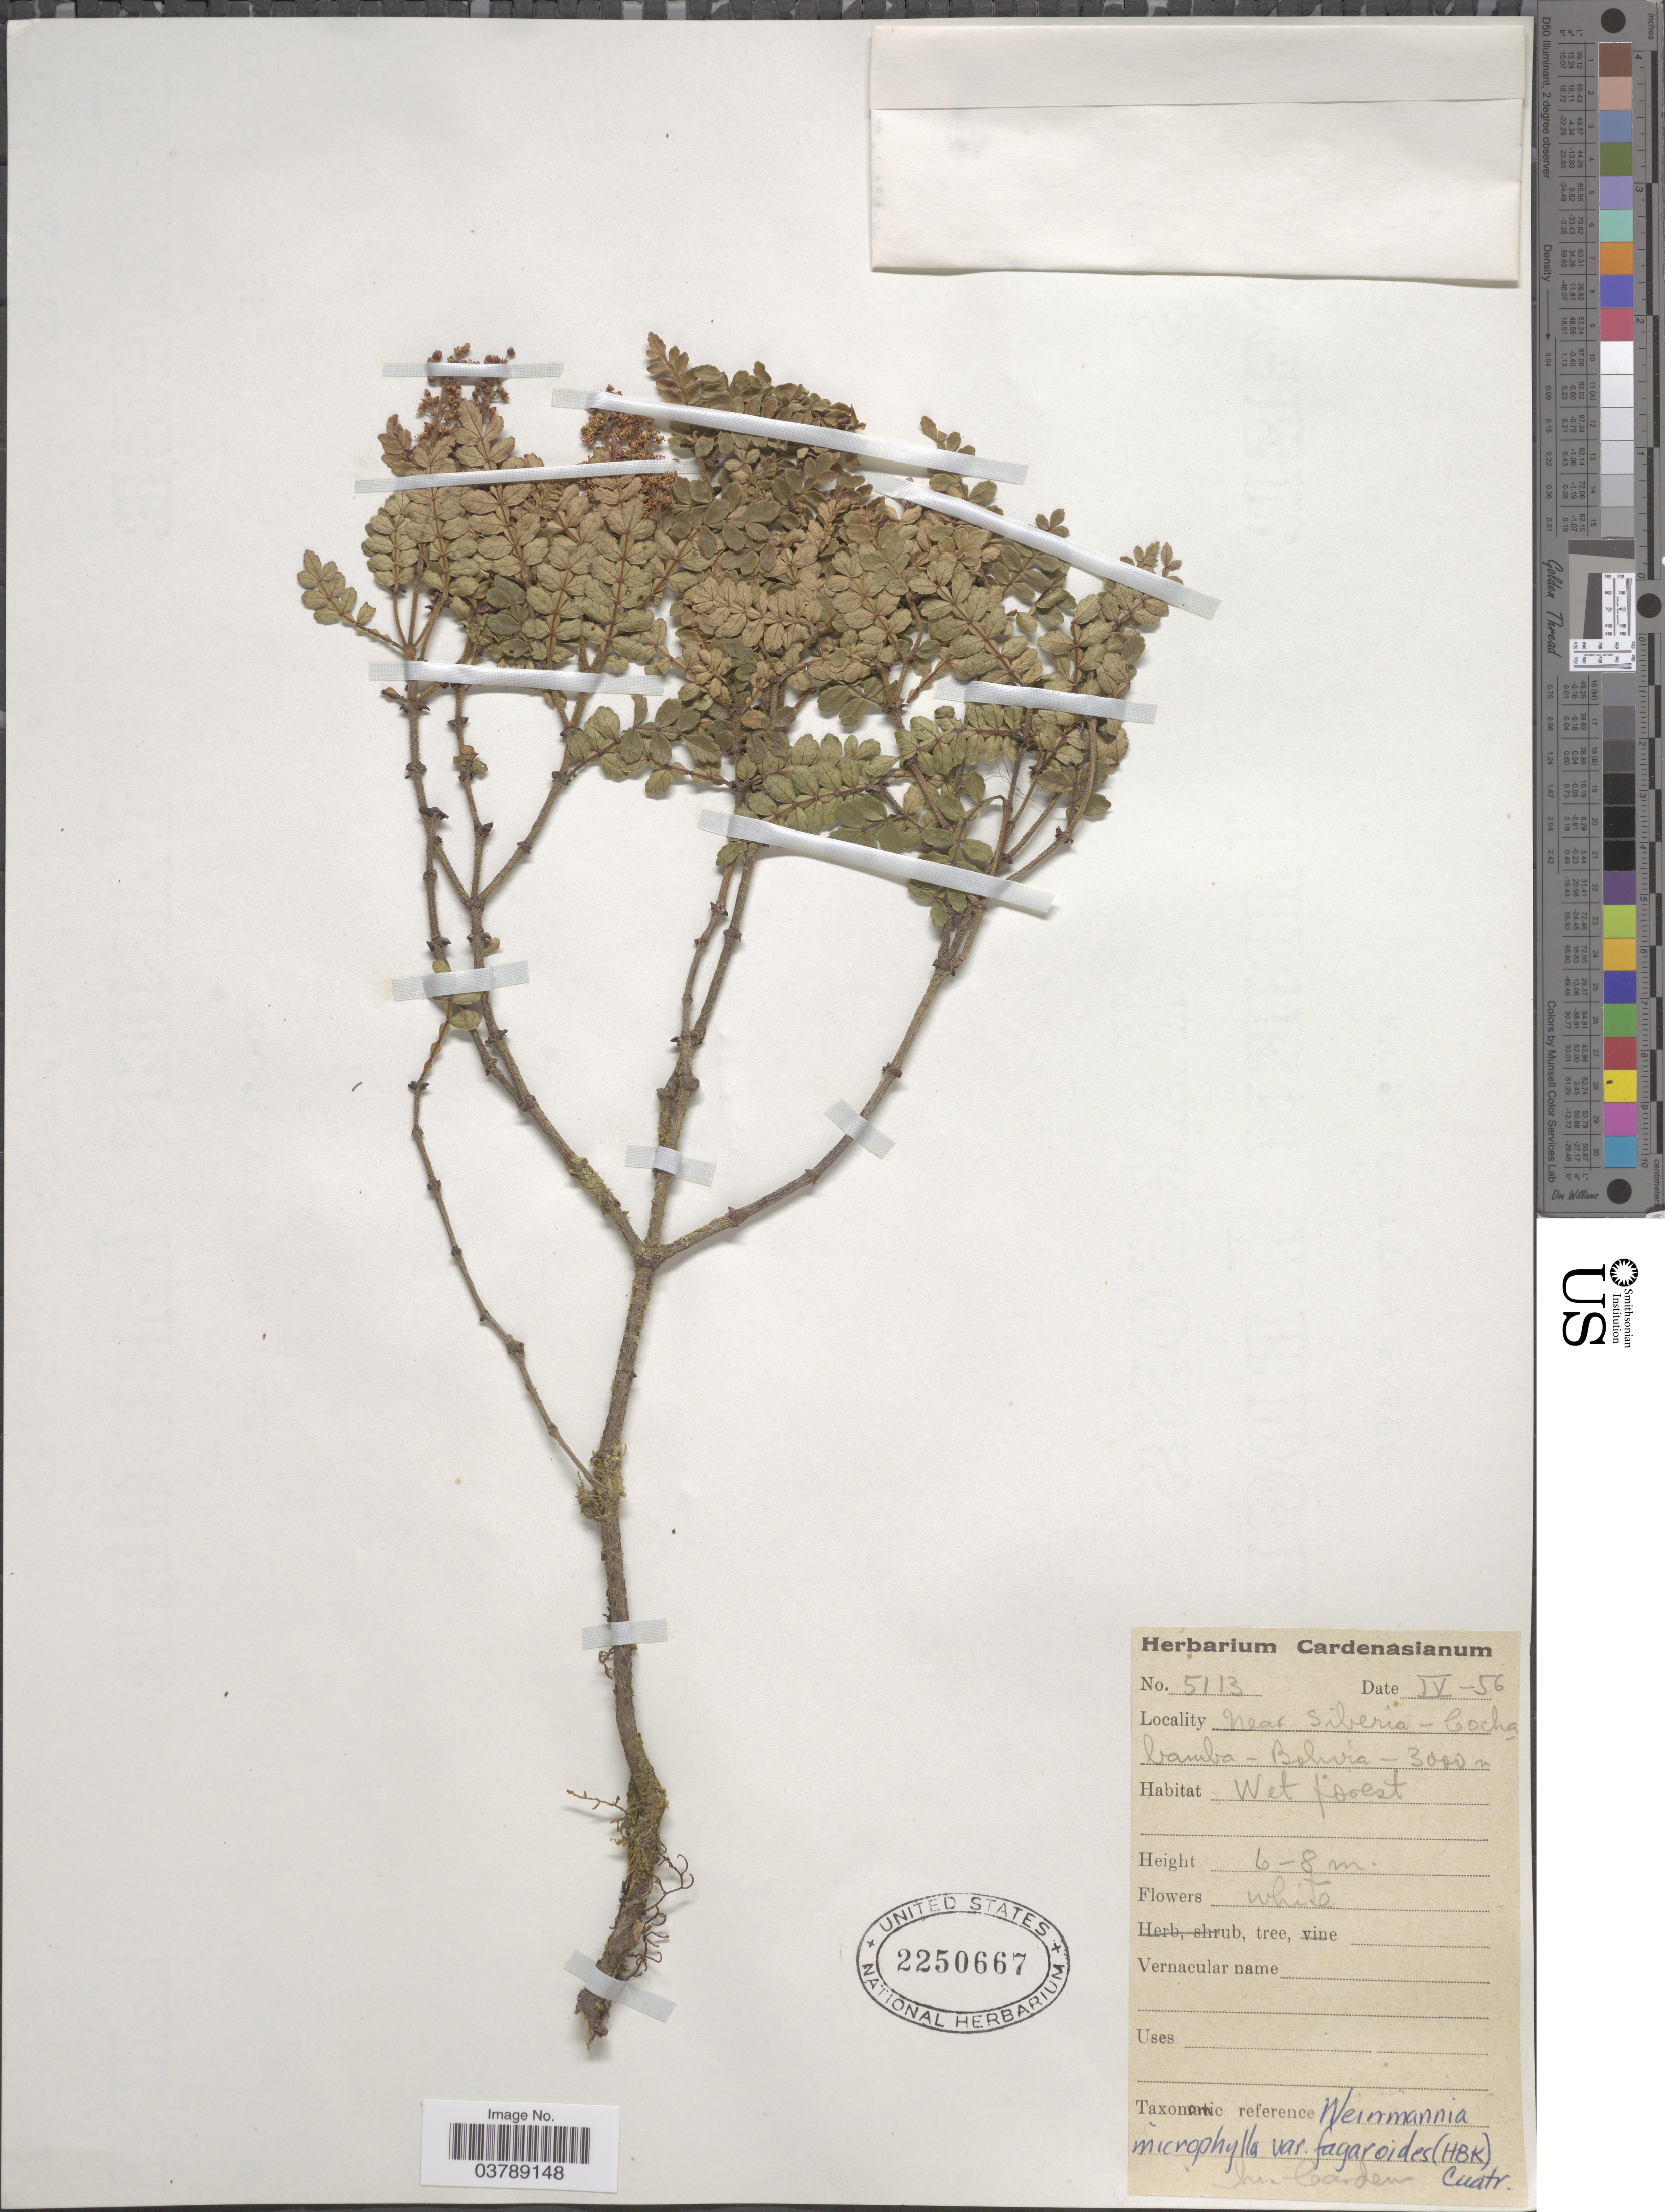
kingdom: Plantae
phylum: Tracheophyta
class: Magnoliopsida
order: Oxalidales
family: Cunoniaceae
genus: Weinmannia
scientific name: Weinmannia fagaroides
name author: Kunth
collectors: M. Cárdenas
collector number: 5113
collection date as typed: Transcribed d/m/y: /4/56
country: Bolivia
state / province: Cochabamba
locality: Near Siberia.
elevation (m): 3000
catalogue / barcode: US 2250667